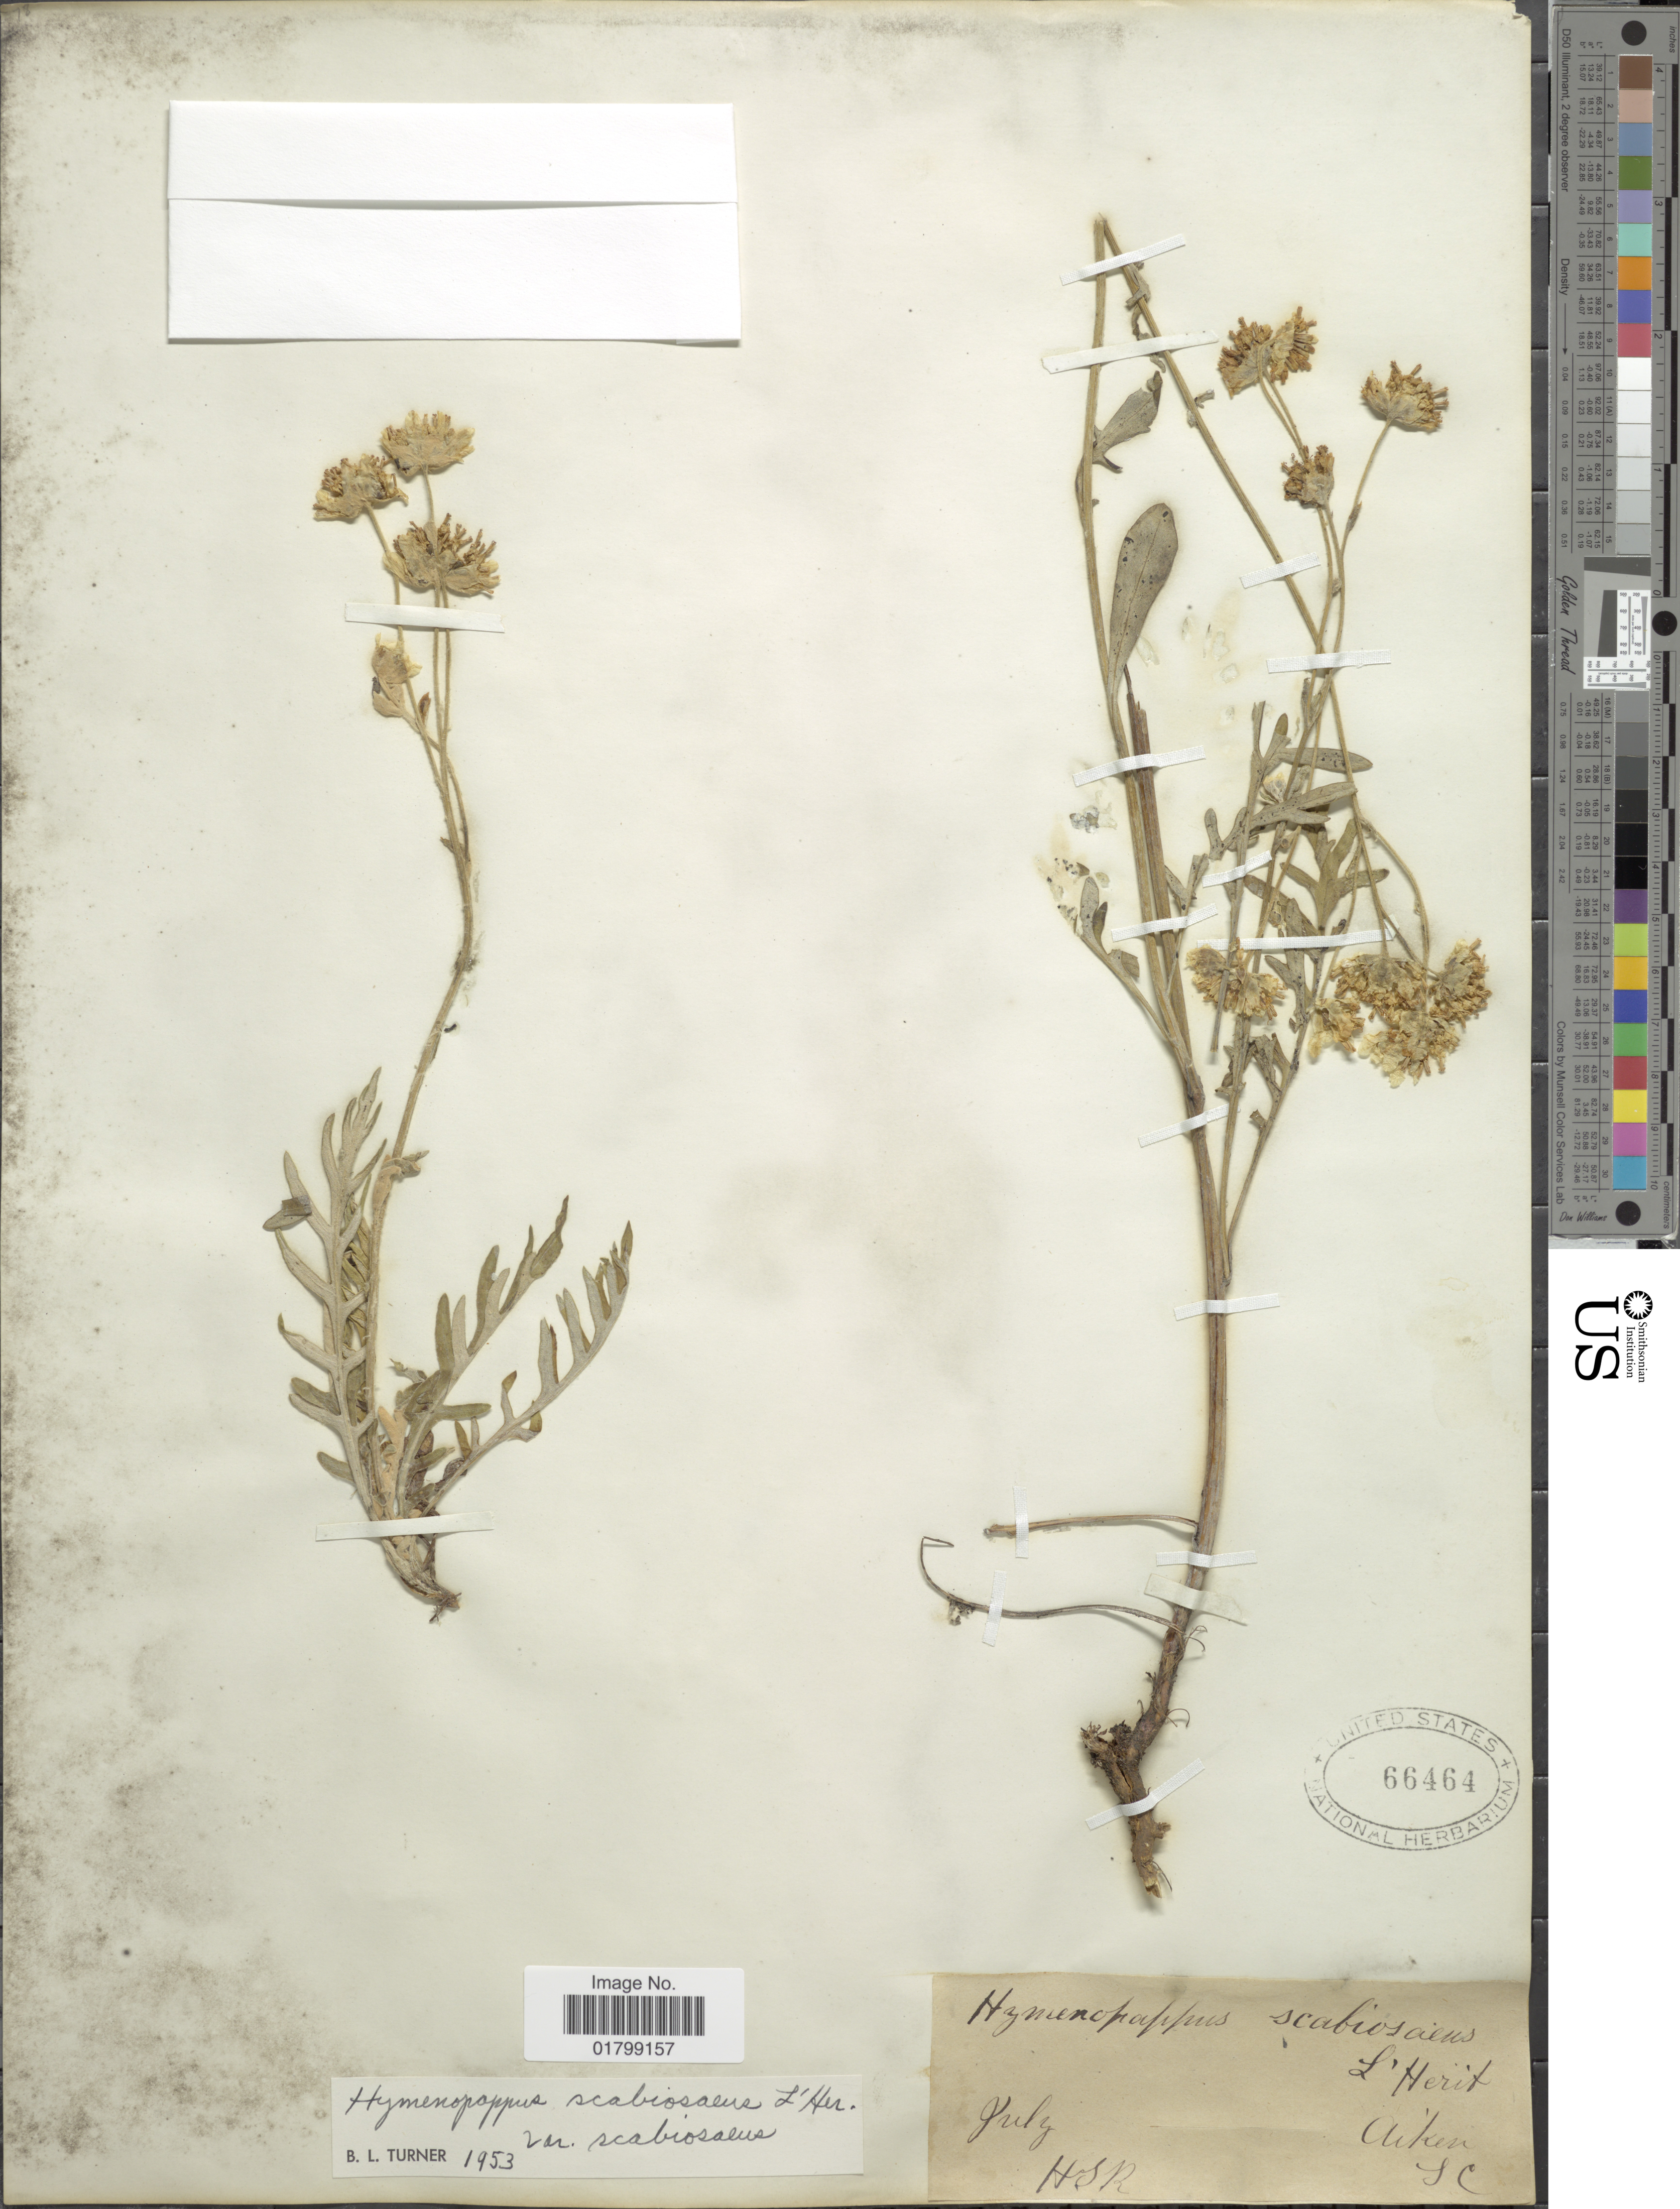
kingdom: Plantae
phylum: Tracheophyta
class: Magnoliopsida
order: Asterales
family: Asteraceae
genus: Hymenopappus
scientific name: Hymenopappus scabiosaeus var. scabiosaeus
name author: L'Hér.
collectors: H. S. R.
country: United States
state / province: South Carolina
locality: Aiken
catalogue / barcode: US 66464